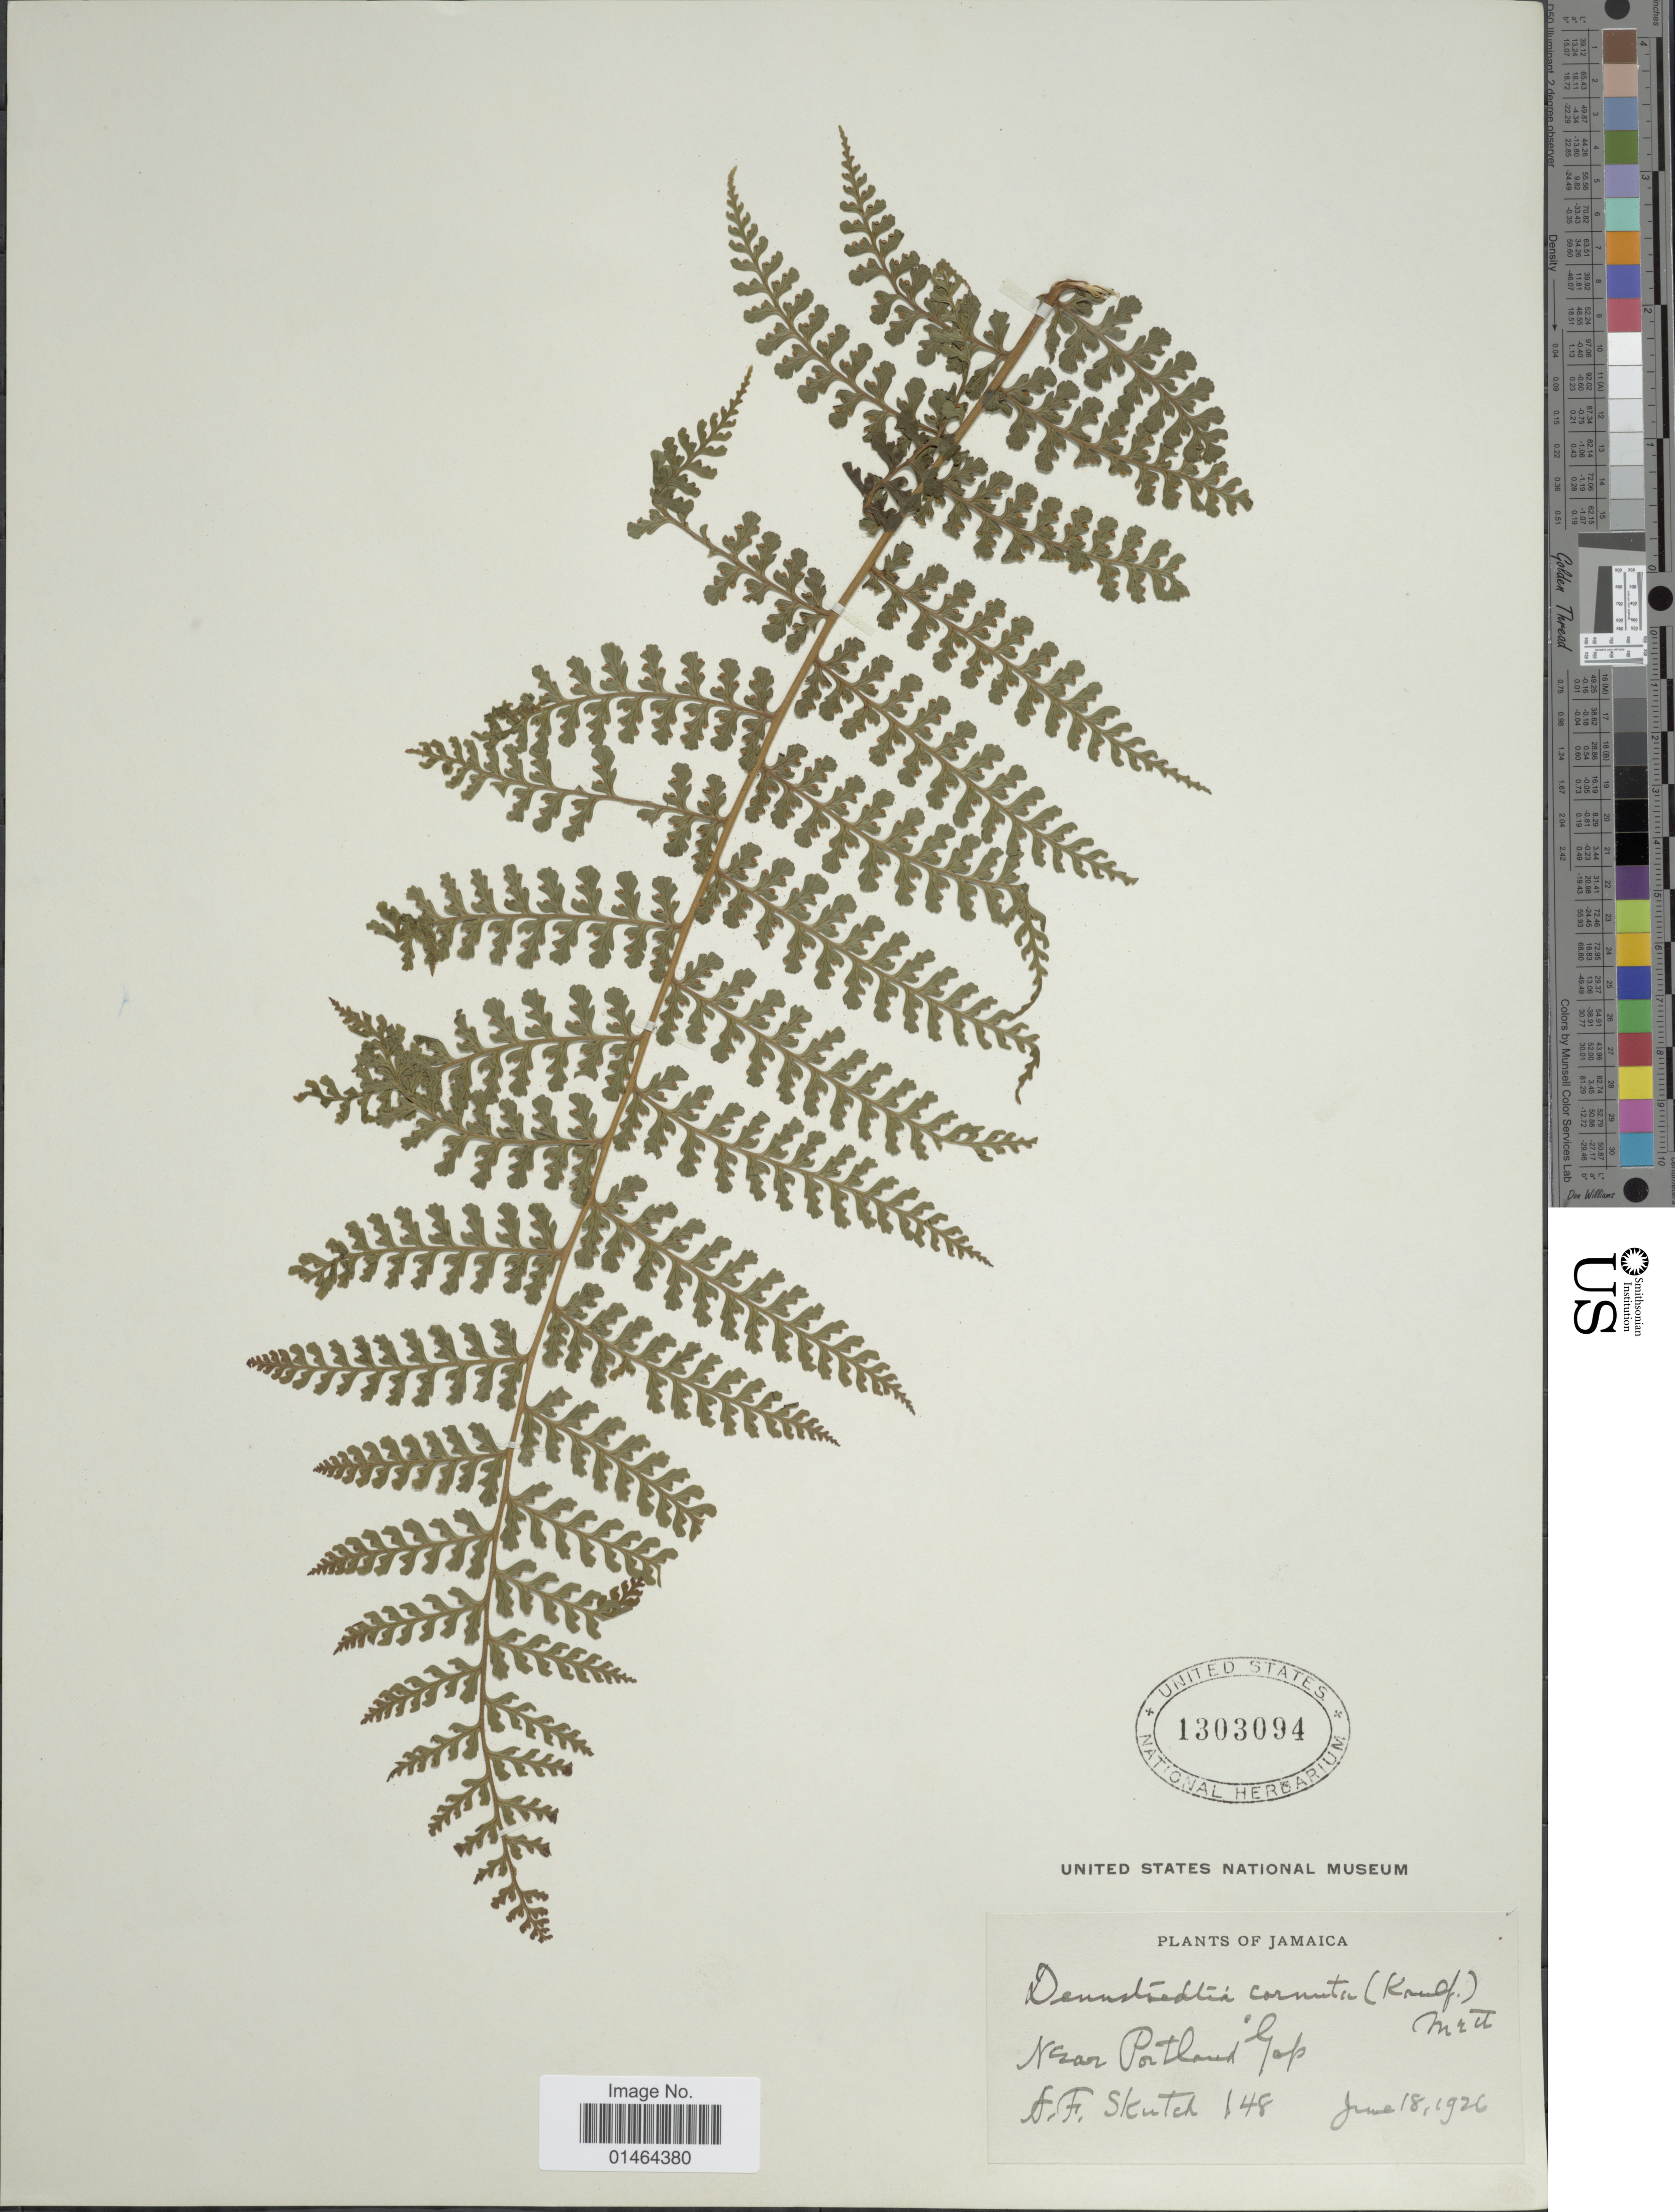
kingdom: Plantae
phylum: Tracheophyta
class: Polypodiopsida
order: Polypodiales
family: Dennstaedtiaceae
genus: Dennstaedtia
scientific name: Dennstaedtia cornuta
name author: (Kaulf.) Mett.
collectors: A. F. Skutch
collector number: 148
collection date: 1926-06-18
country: Jamaica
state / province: Portland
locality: Near Portland Gap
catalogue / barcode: US 1303094